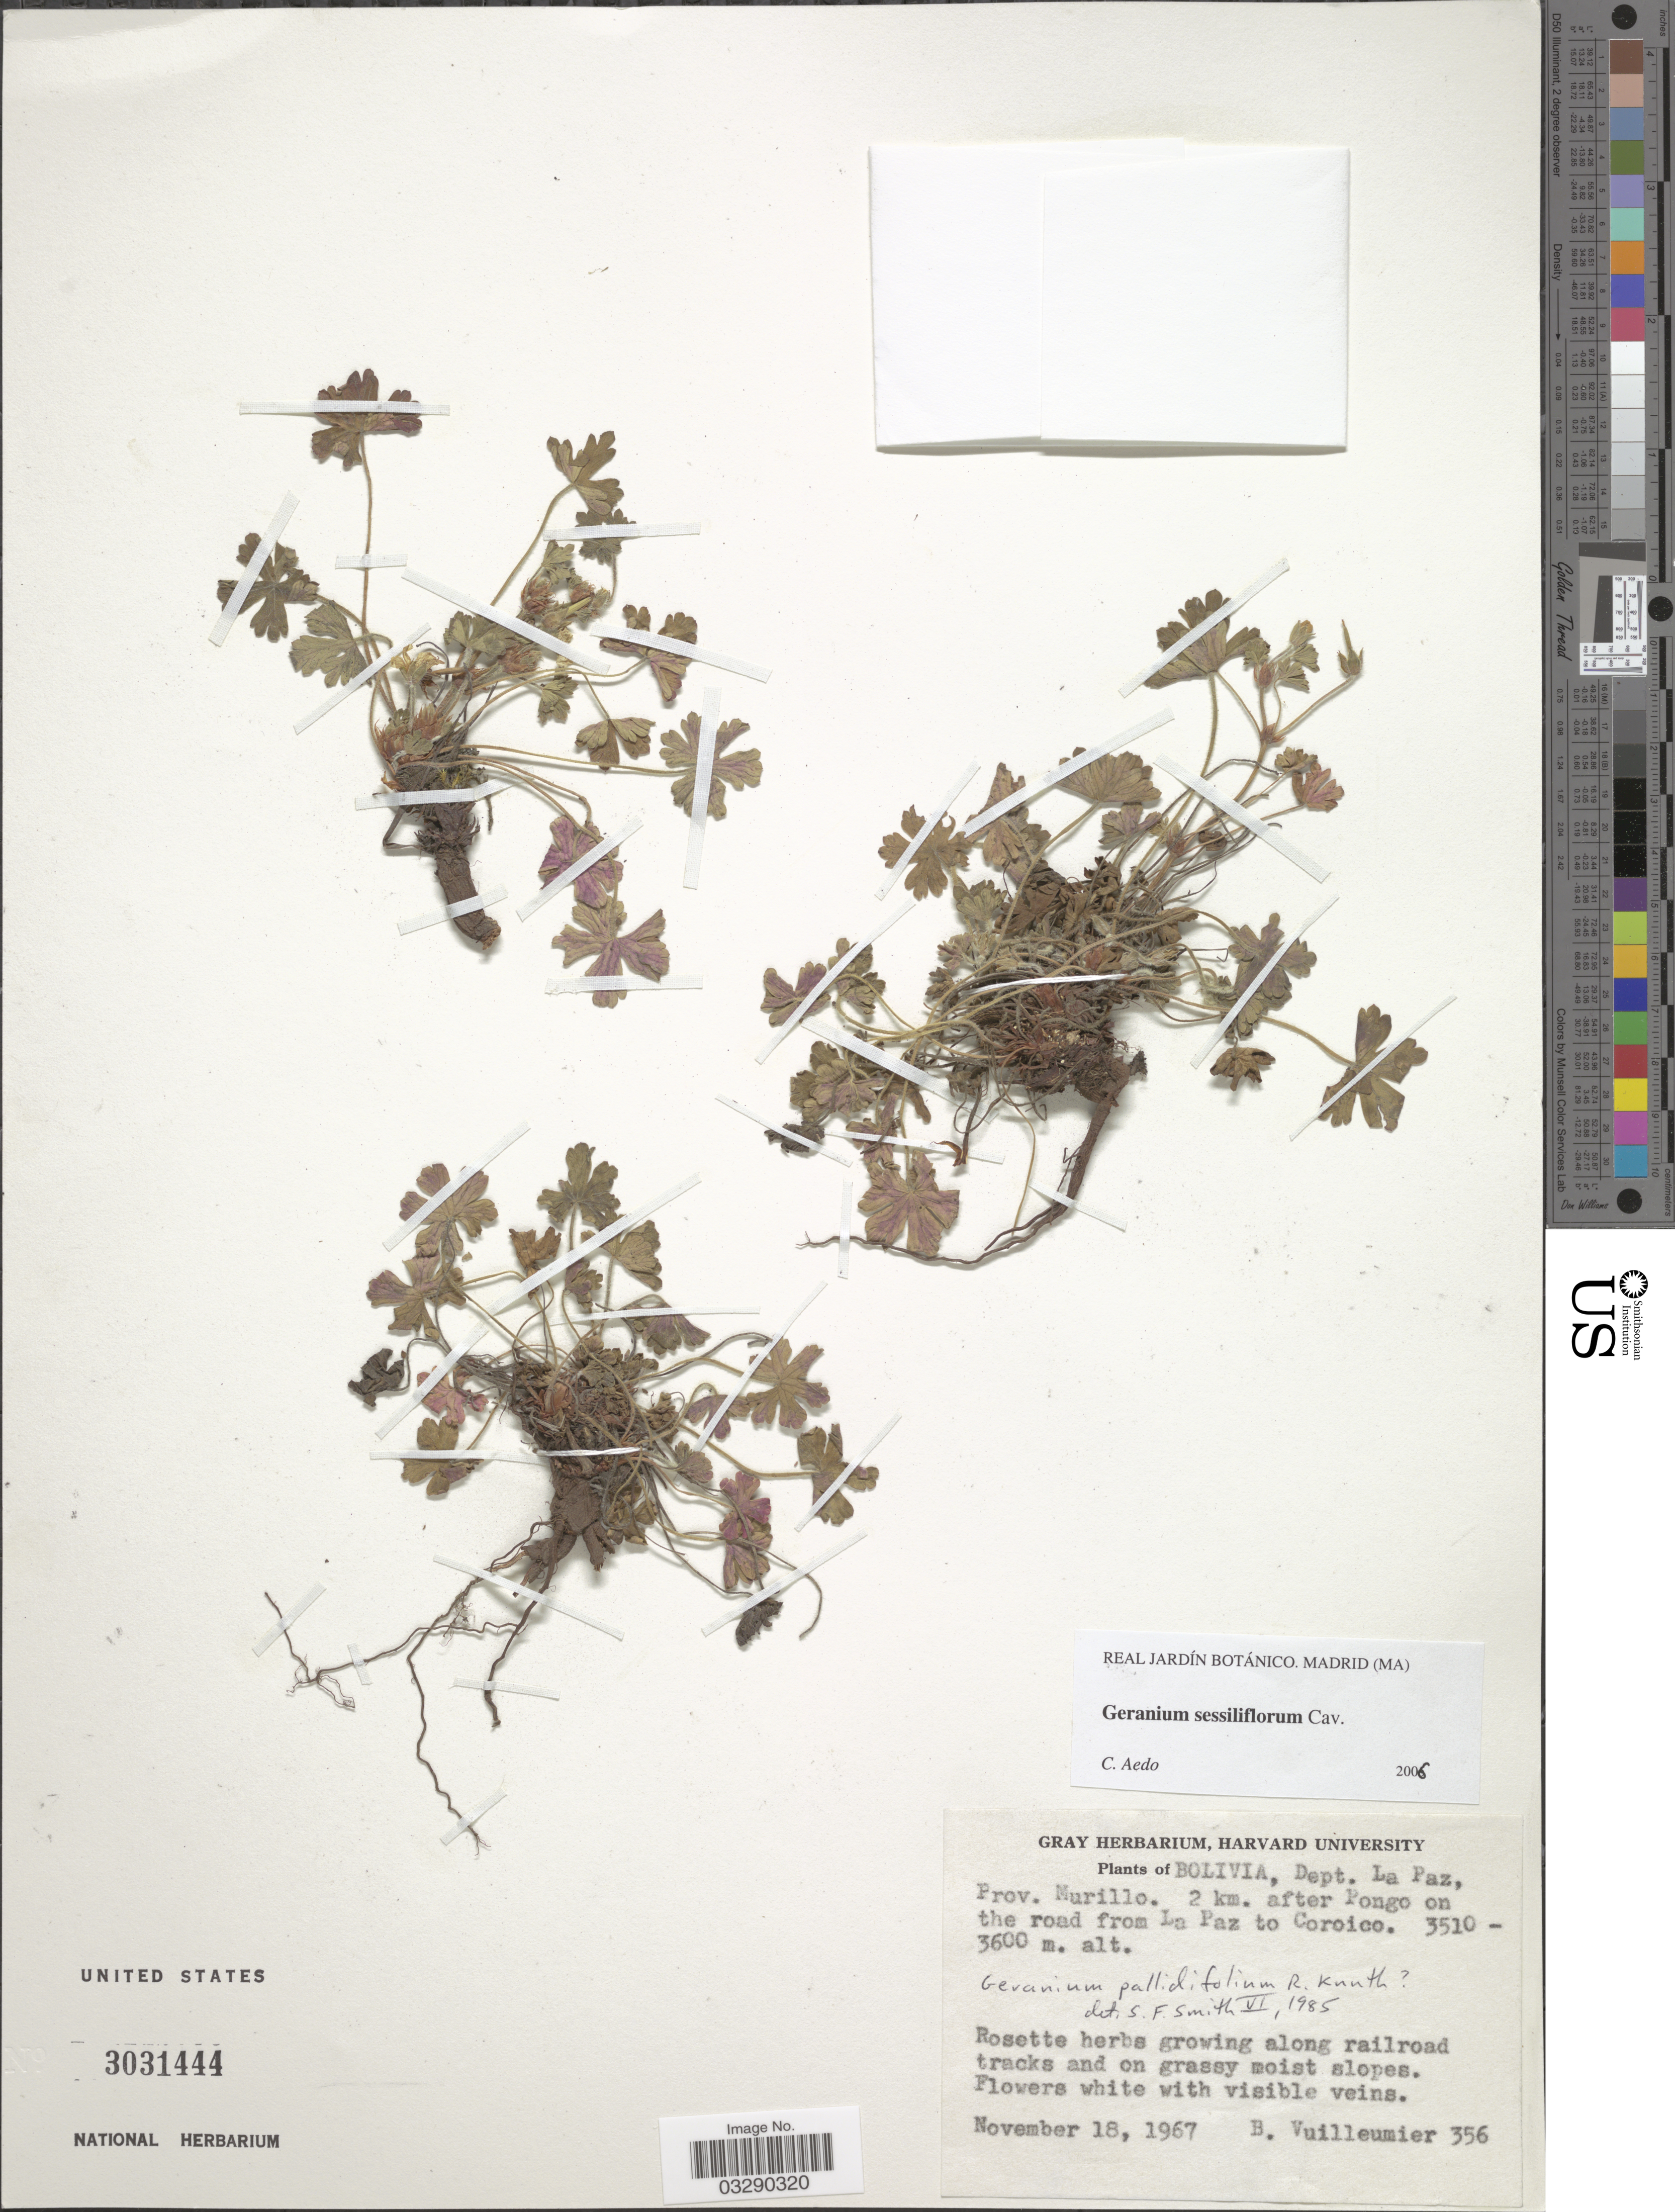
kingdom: Plantae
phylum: Tracheophyta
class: Magnoliopsida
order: Geraniales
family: Geraniaceae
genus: Geranium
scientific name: Geranium sessiliflorum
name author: Cav.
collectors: B. Vuilleumier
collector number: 356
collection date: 1967-11-18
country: Bolivia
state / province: La Paz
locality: Dept. La Paz. Prov. Murillo. 2 km. after Pongo on the road from La Paz to Coroico.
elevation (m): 3510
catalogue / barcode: US 3031444